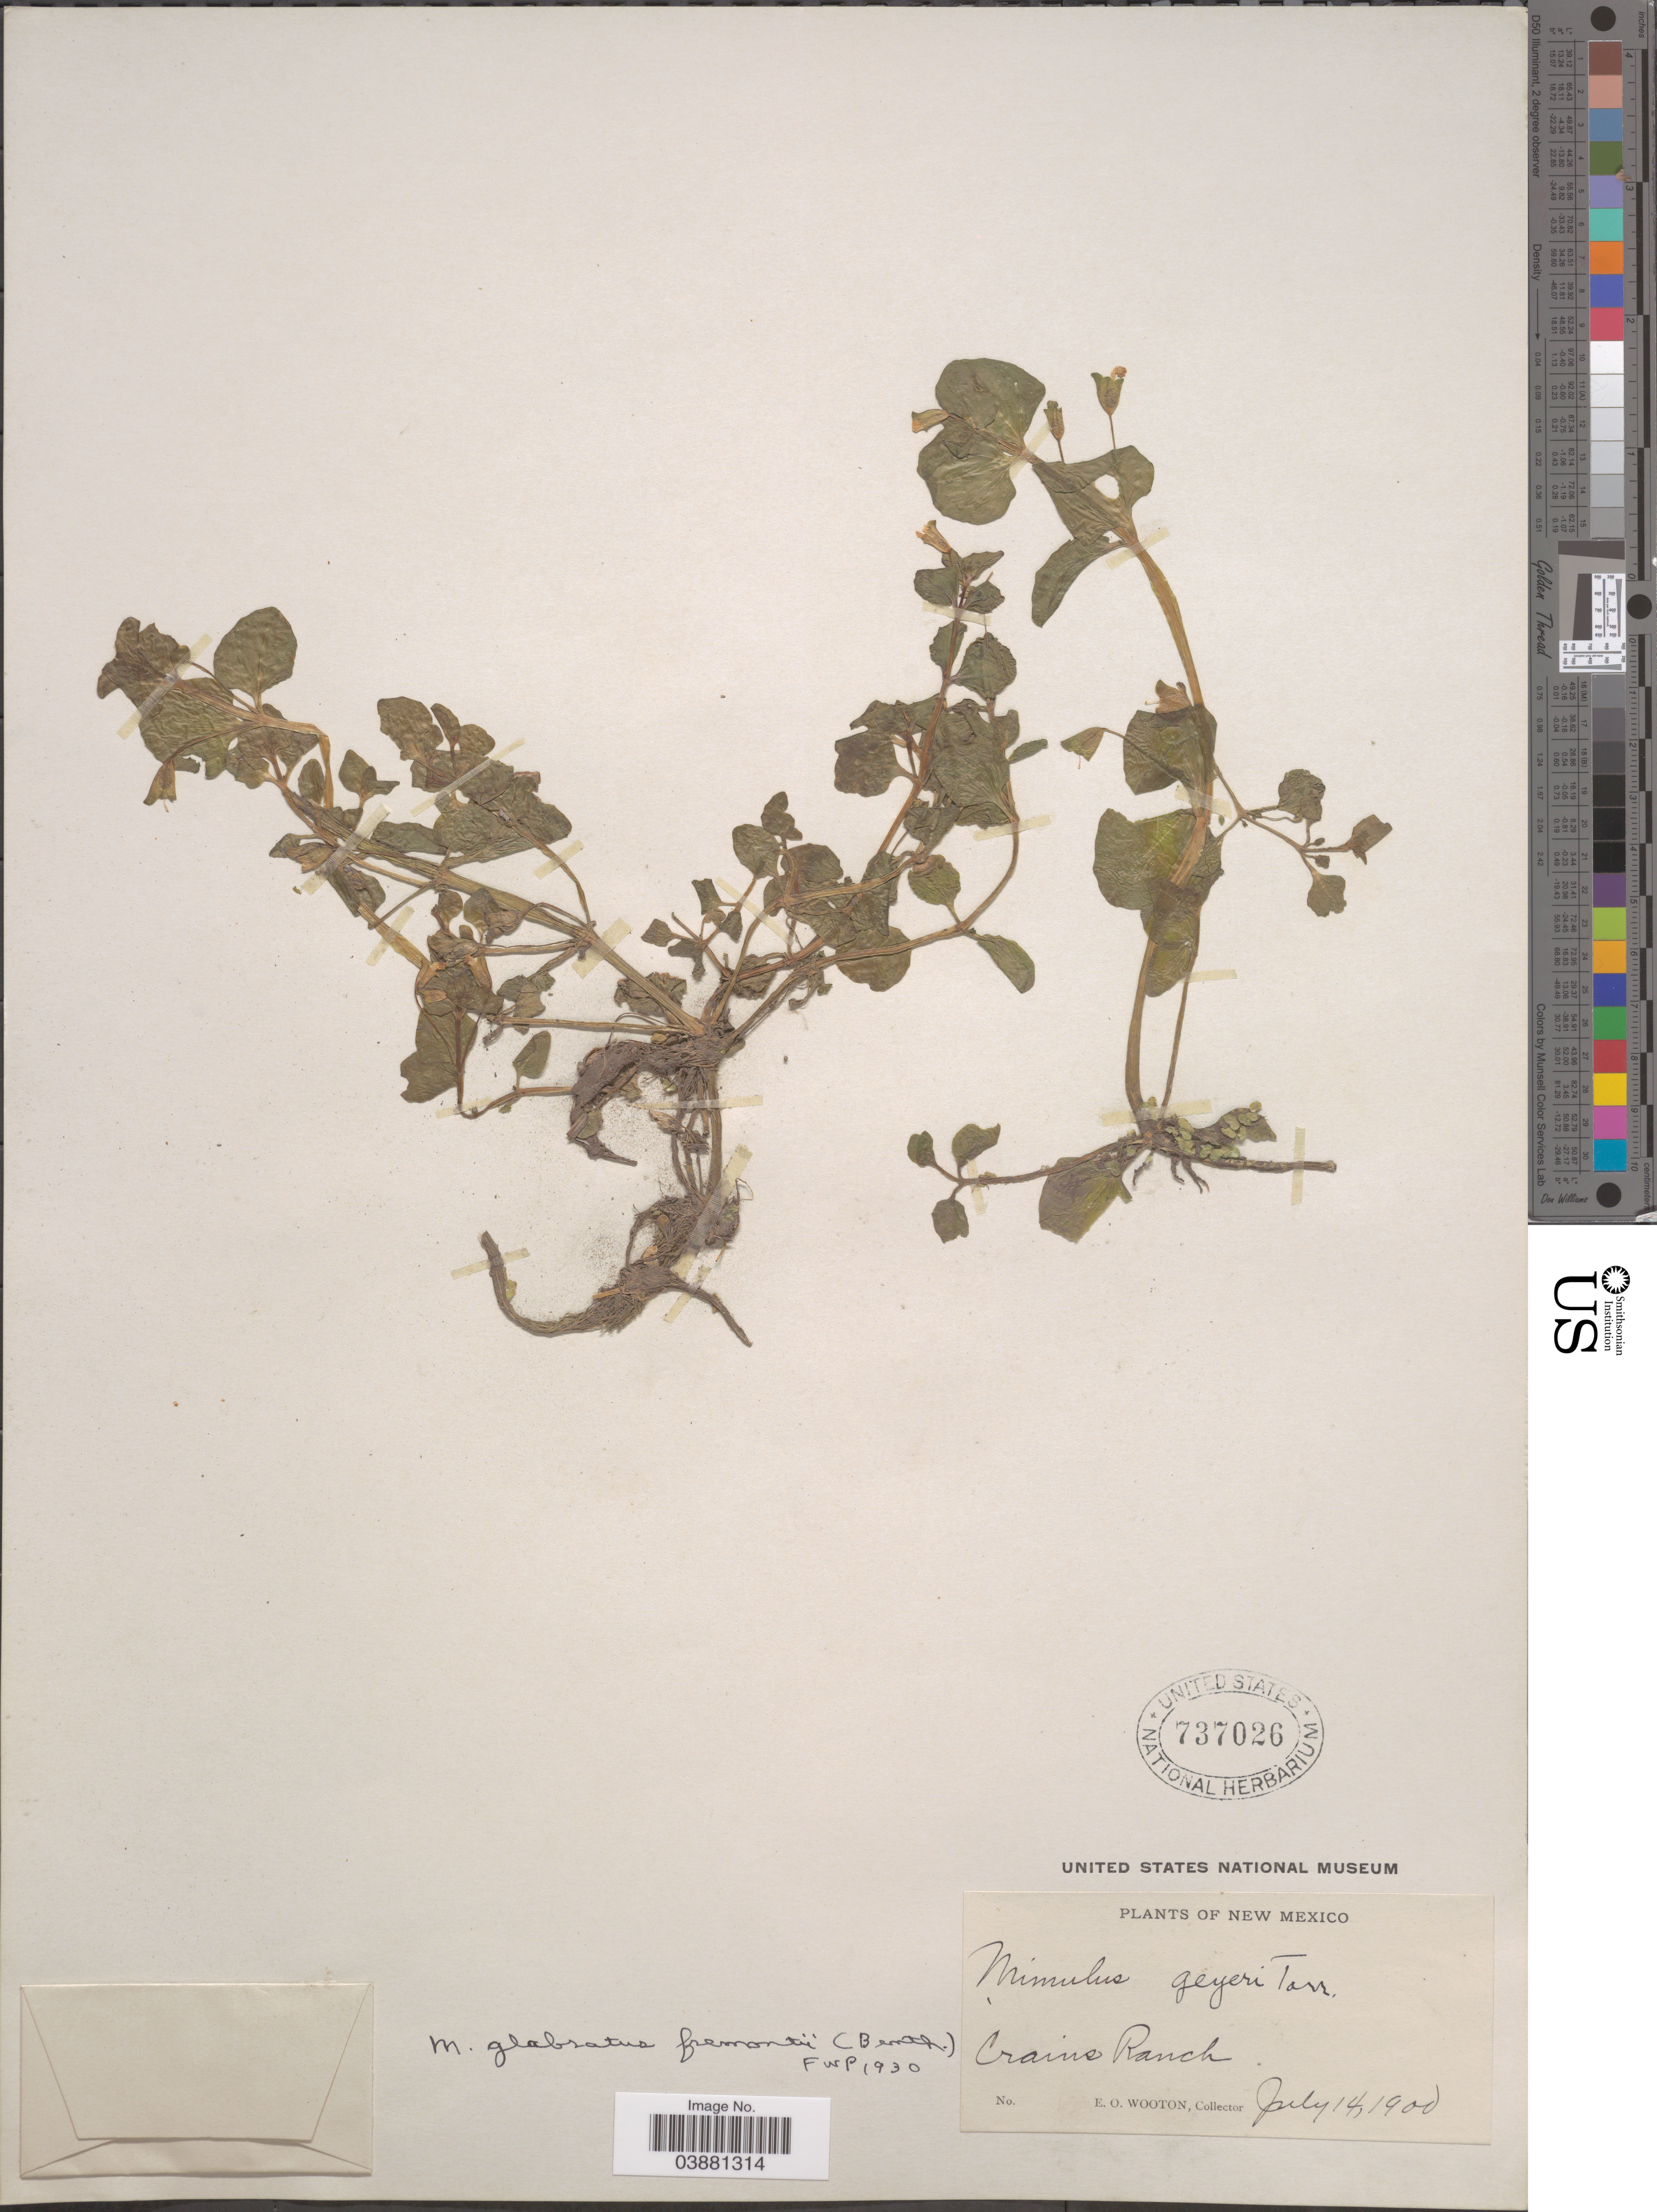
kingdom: Plantae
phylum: Tracheophyta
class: Magnoliopsida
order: Lamiales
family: Phrymaceae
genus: Mimulus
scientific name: Mimulus glabratus var. fremontii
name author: Kunth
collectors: E. O. Wooton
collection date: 1900-07-14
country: United States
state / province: New Mexico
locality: Crains Ranch.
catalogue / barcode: US 737026